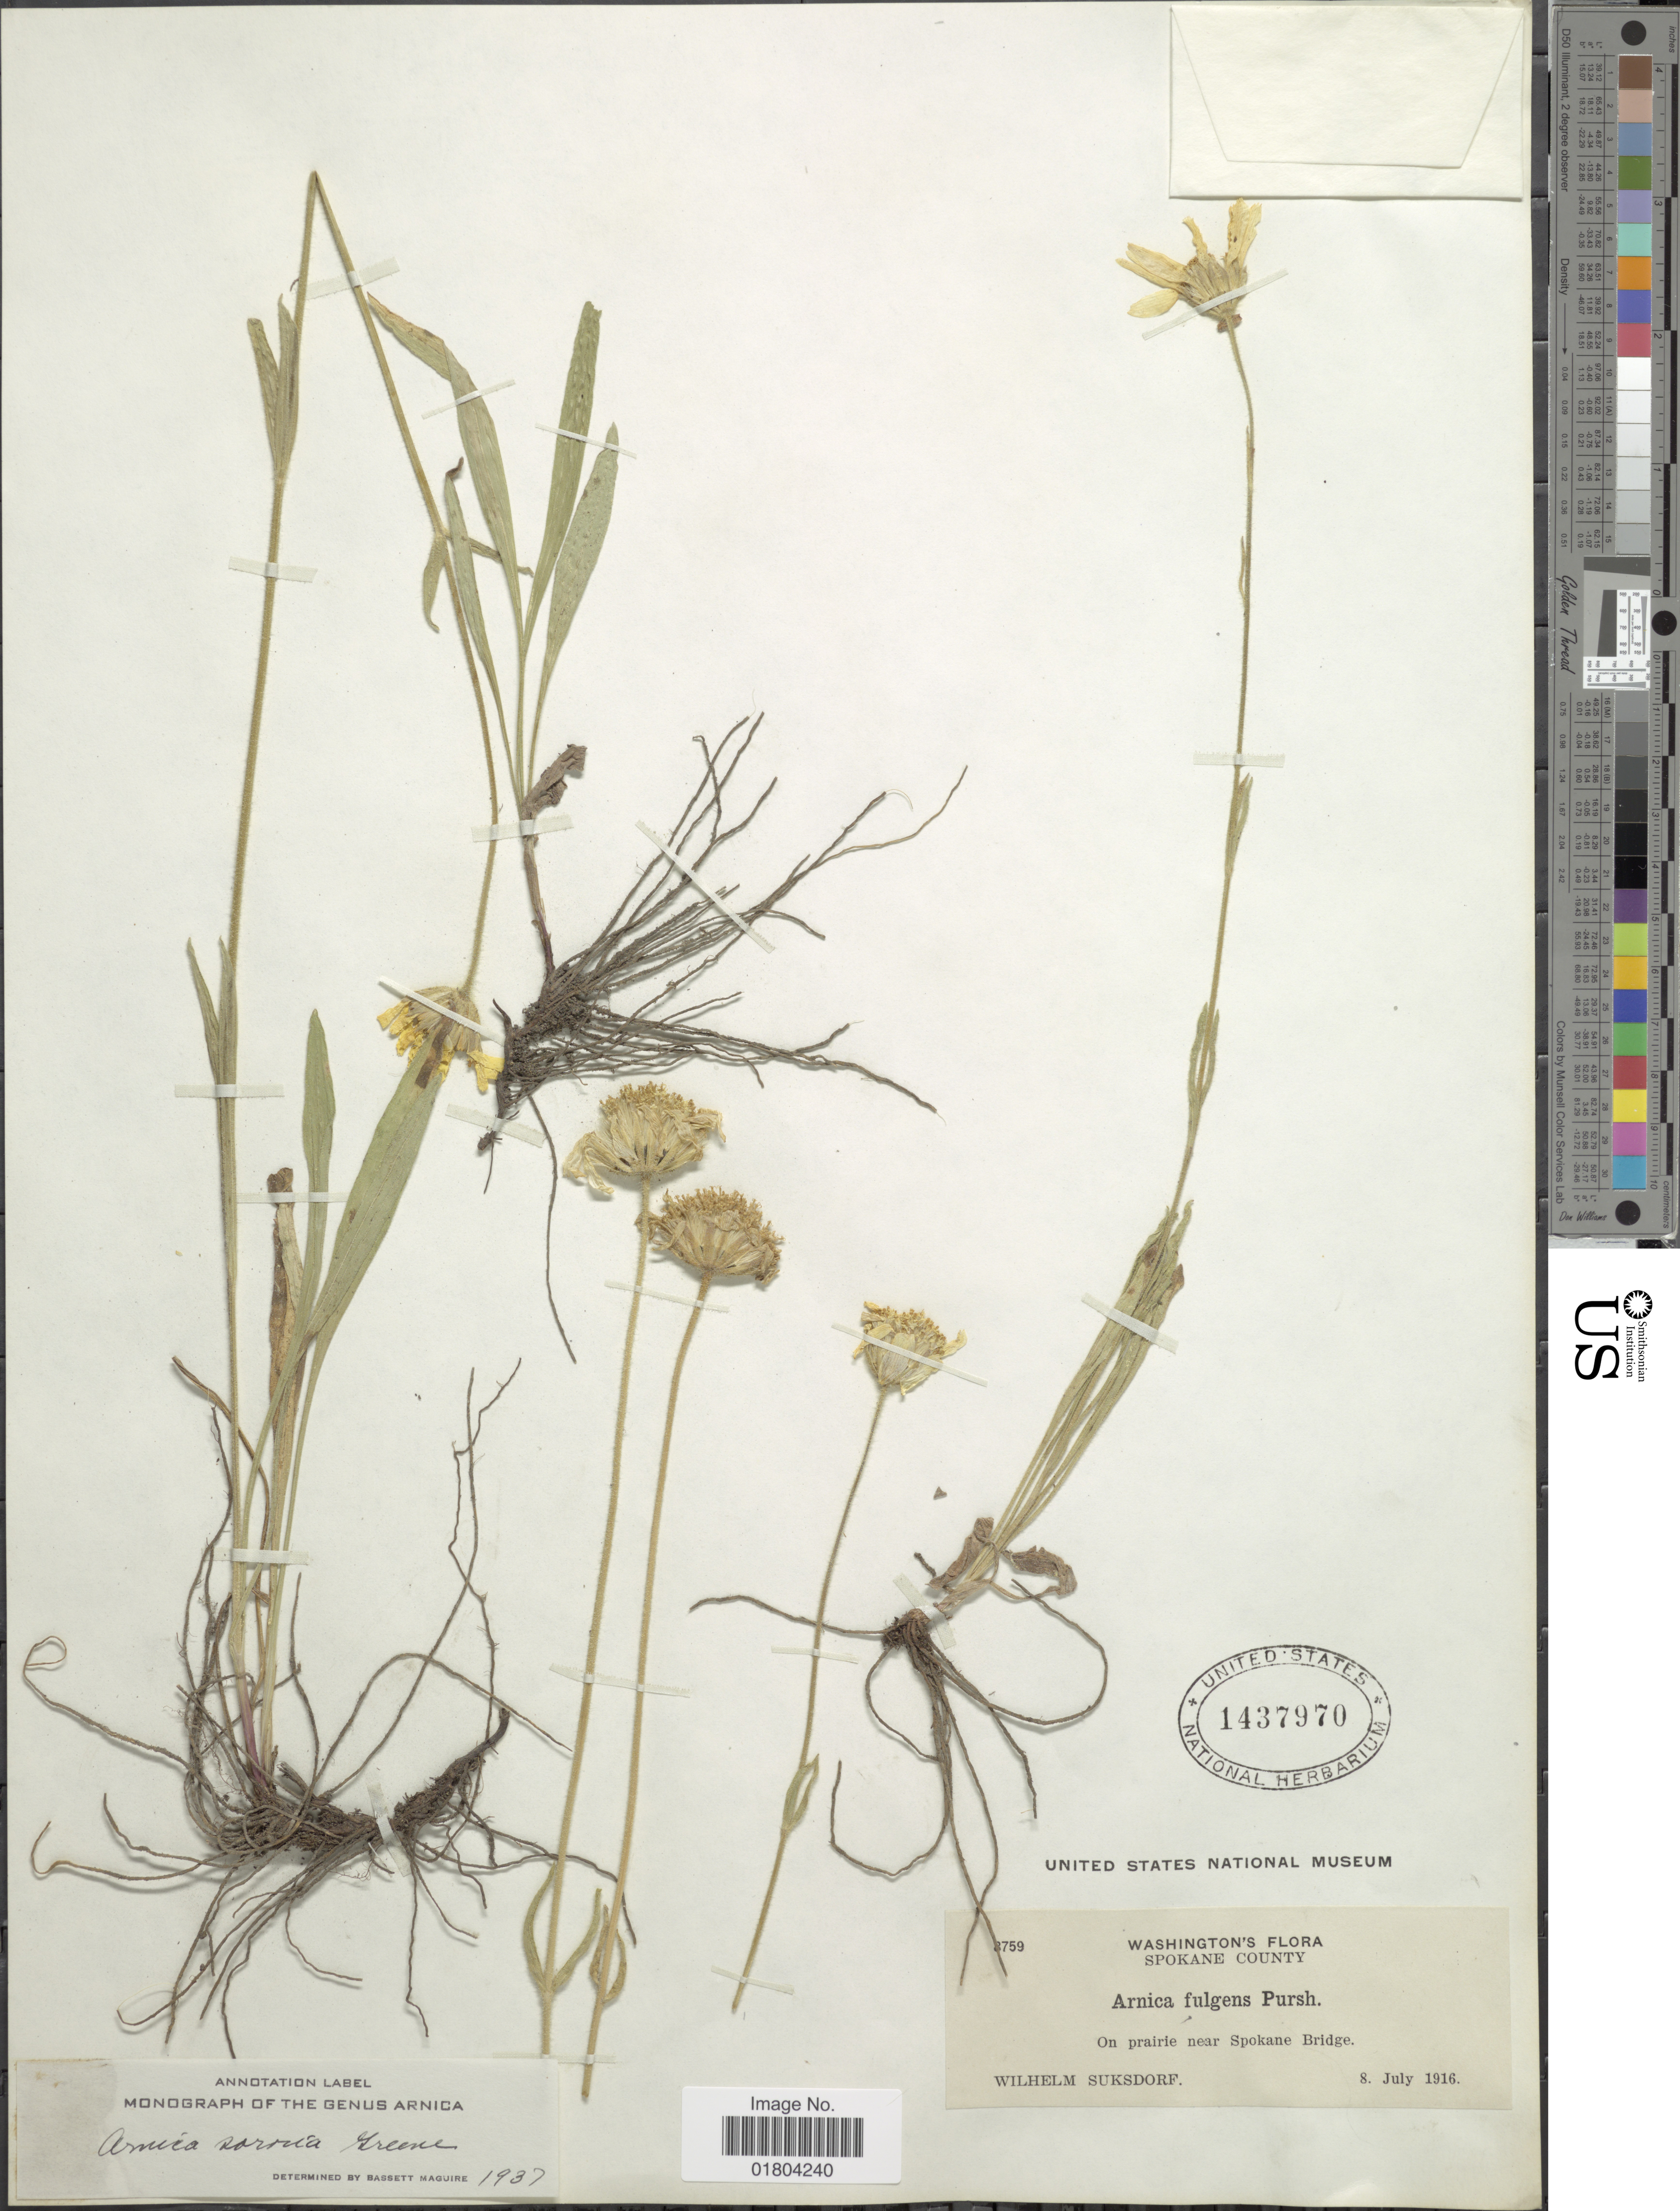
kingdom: Plantae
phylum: Tracheophyta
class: Magnoliopsida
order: Asterales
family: Asteraceae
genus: Arnica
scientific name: Arnica sororia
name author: Greene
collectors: W. N. Suksdorf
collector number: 2579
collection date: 1916-07-08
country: United States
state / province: Washington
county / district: Spokane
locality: Spokane County, On prairie near Spokane Bridge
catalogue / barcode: US 1437970